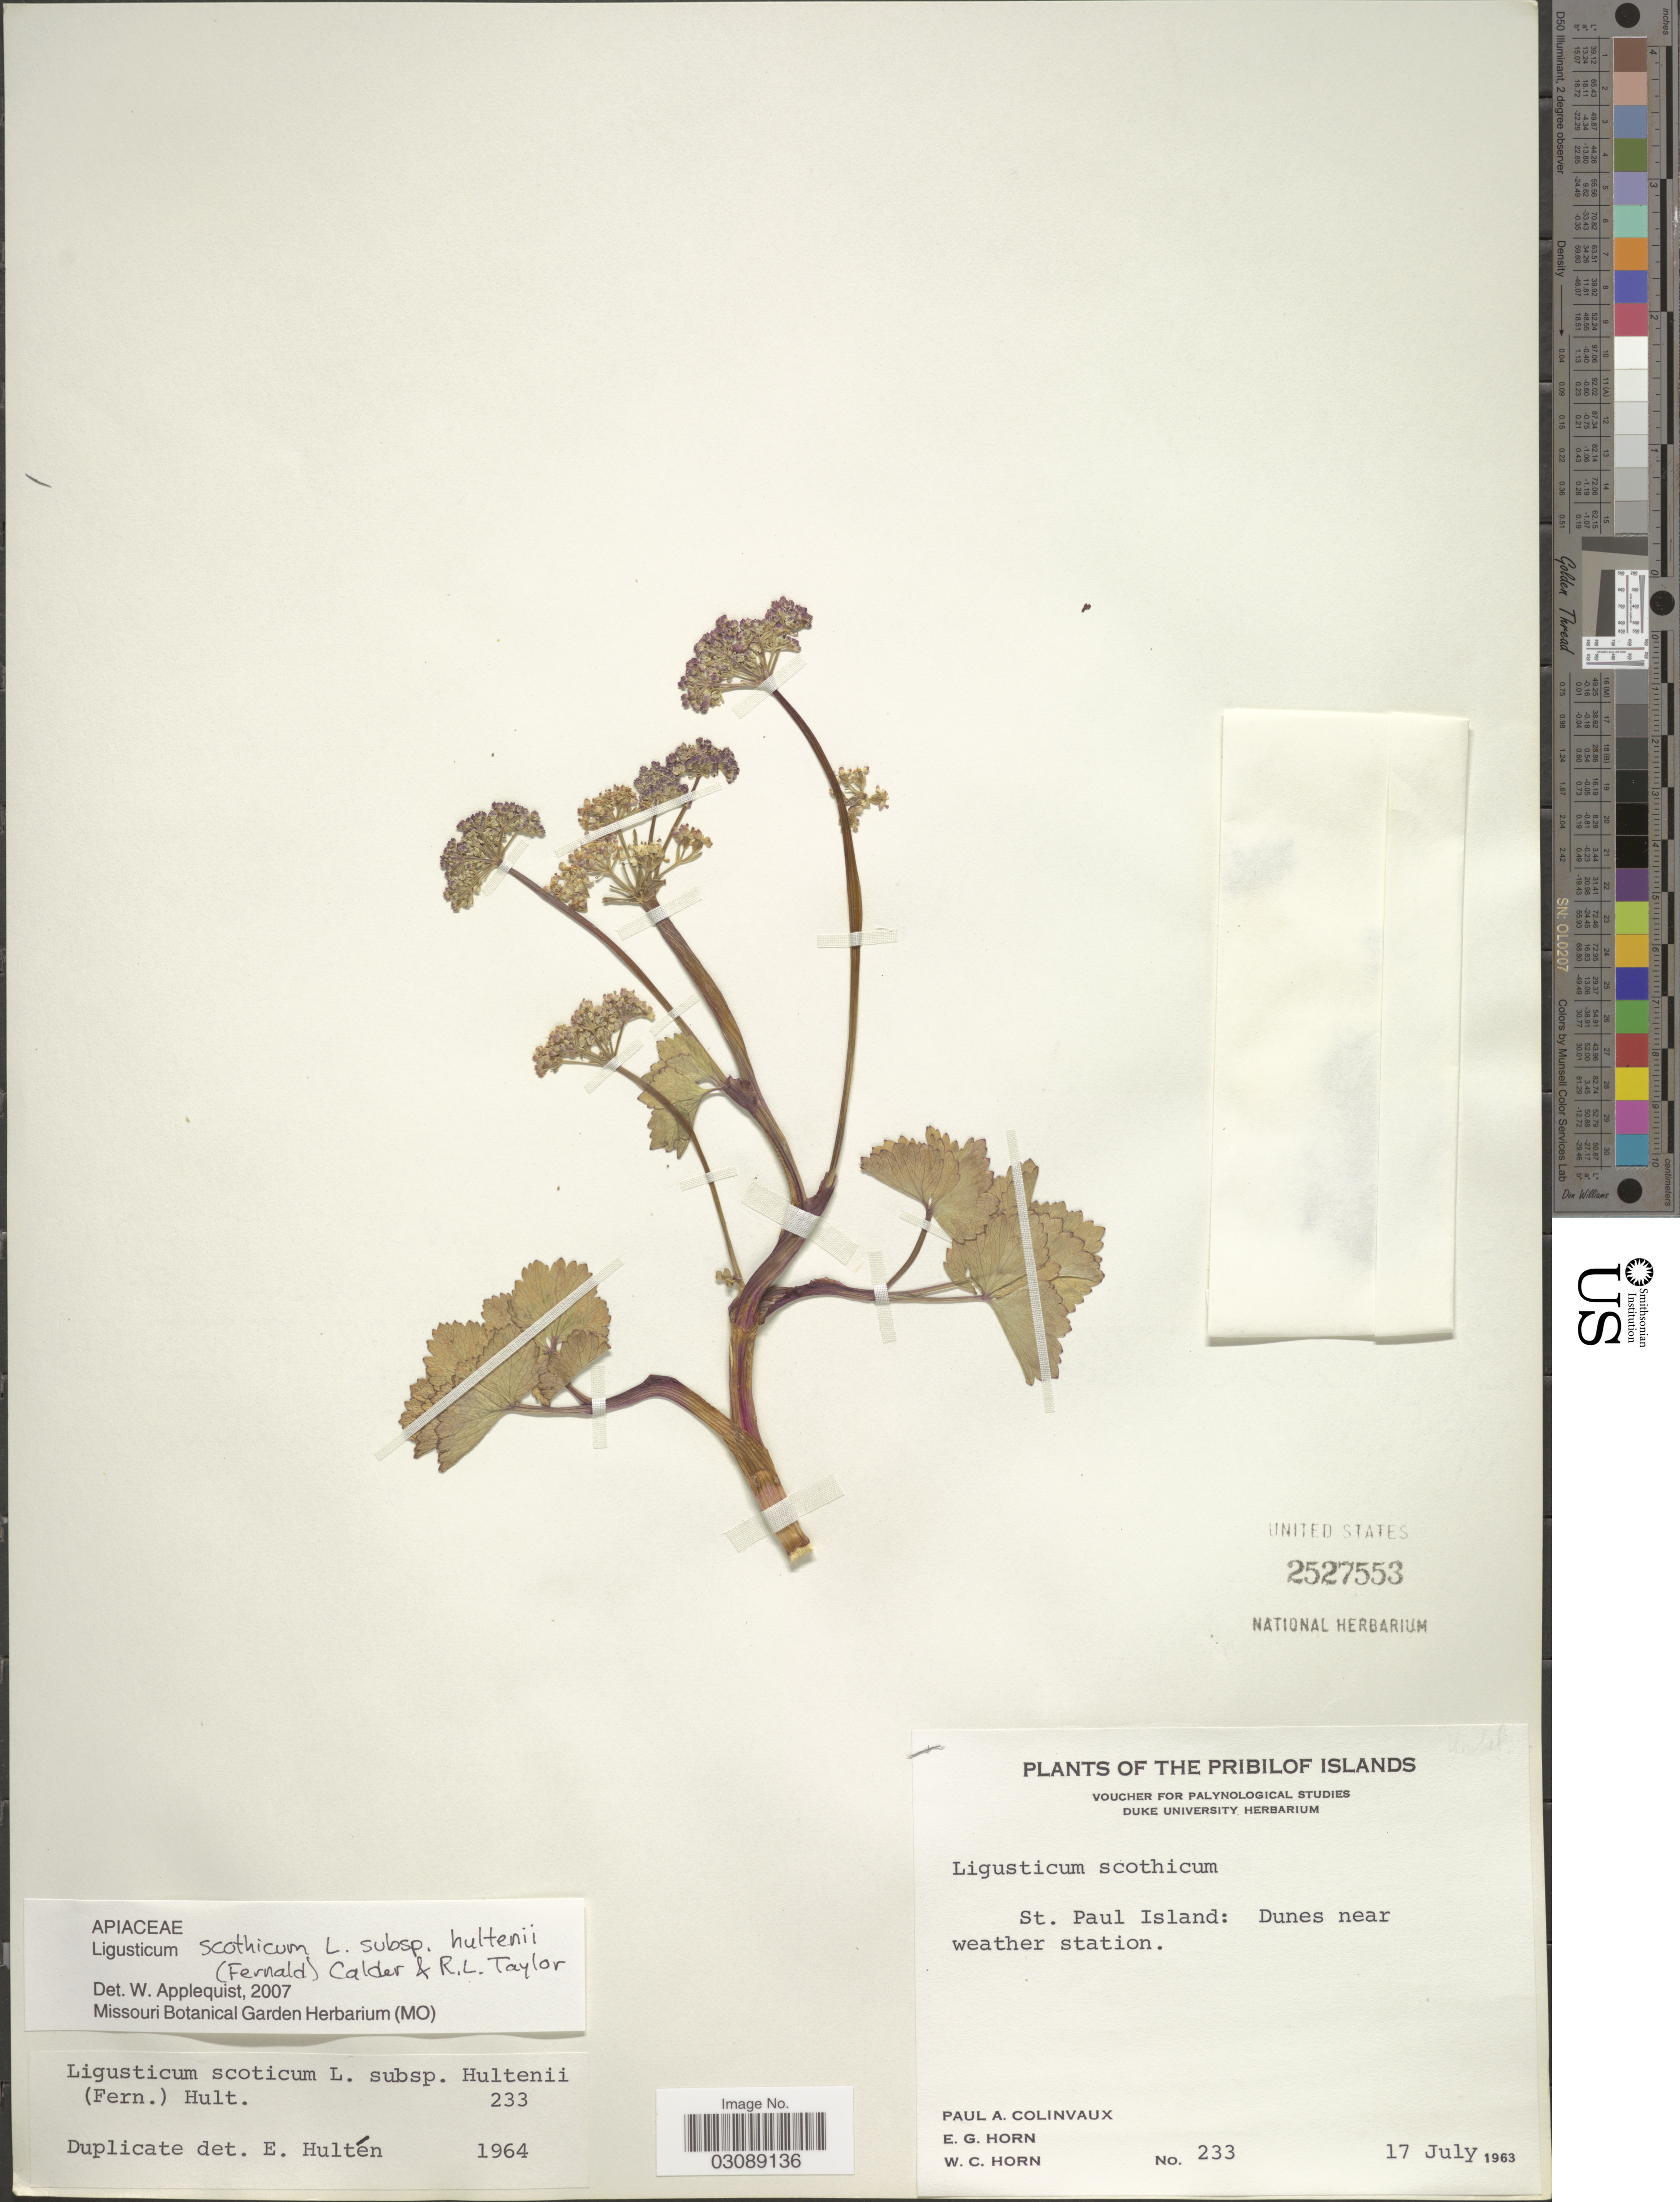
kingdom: Plantae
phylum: Tracheophyta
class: Magnoliopsida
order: Apiales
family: Apiaceae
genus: Ligusticum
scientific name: Ligusticum scoticum subsp. hultenii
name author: (Fernald) Calder & Roy L. Taylor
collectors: P. Colinvaux, E. Horn & W. Horn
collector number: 233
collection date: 1963-07-17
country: United States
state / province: Alaska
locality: The Pribilof Islands, St. Paul Island: Dunes near weather station.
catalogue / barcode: US 2527553